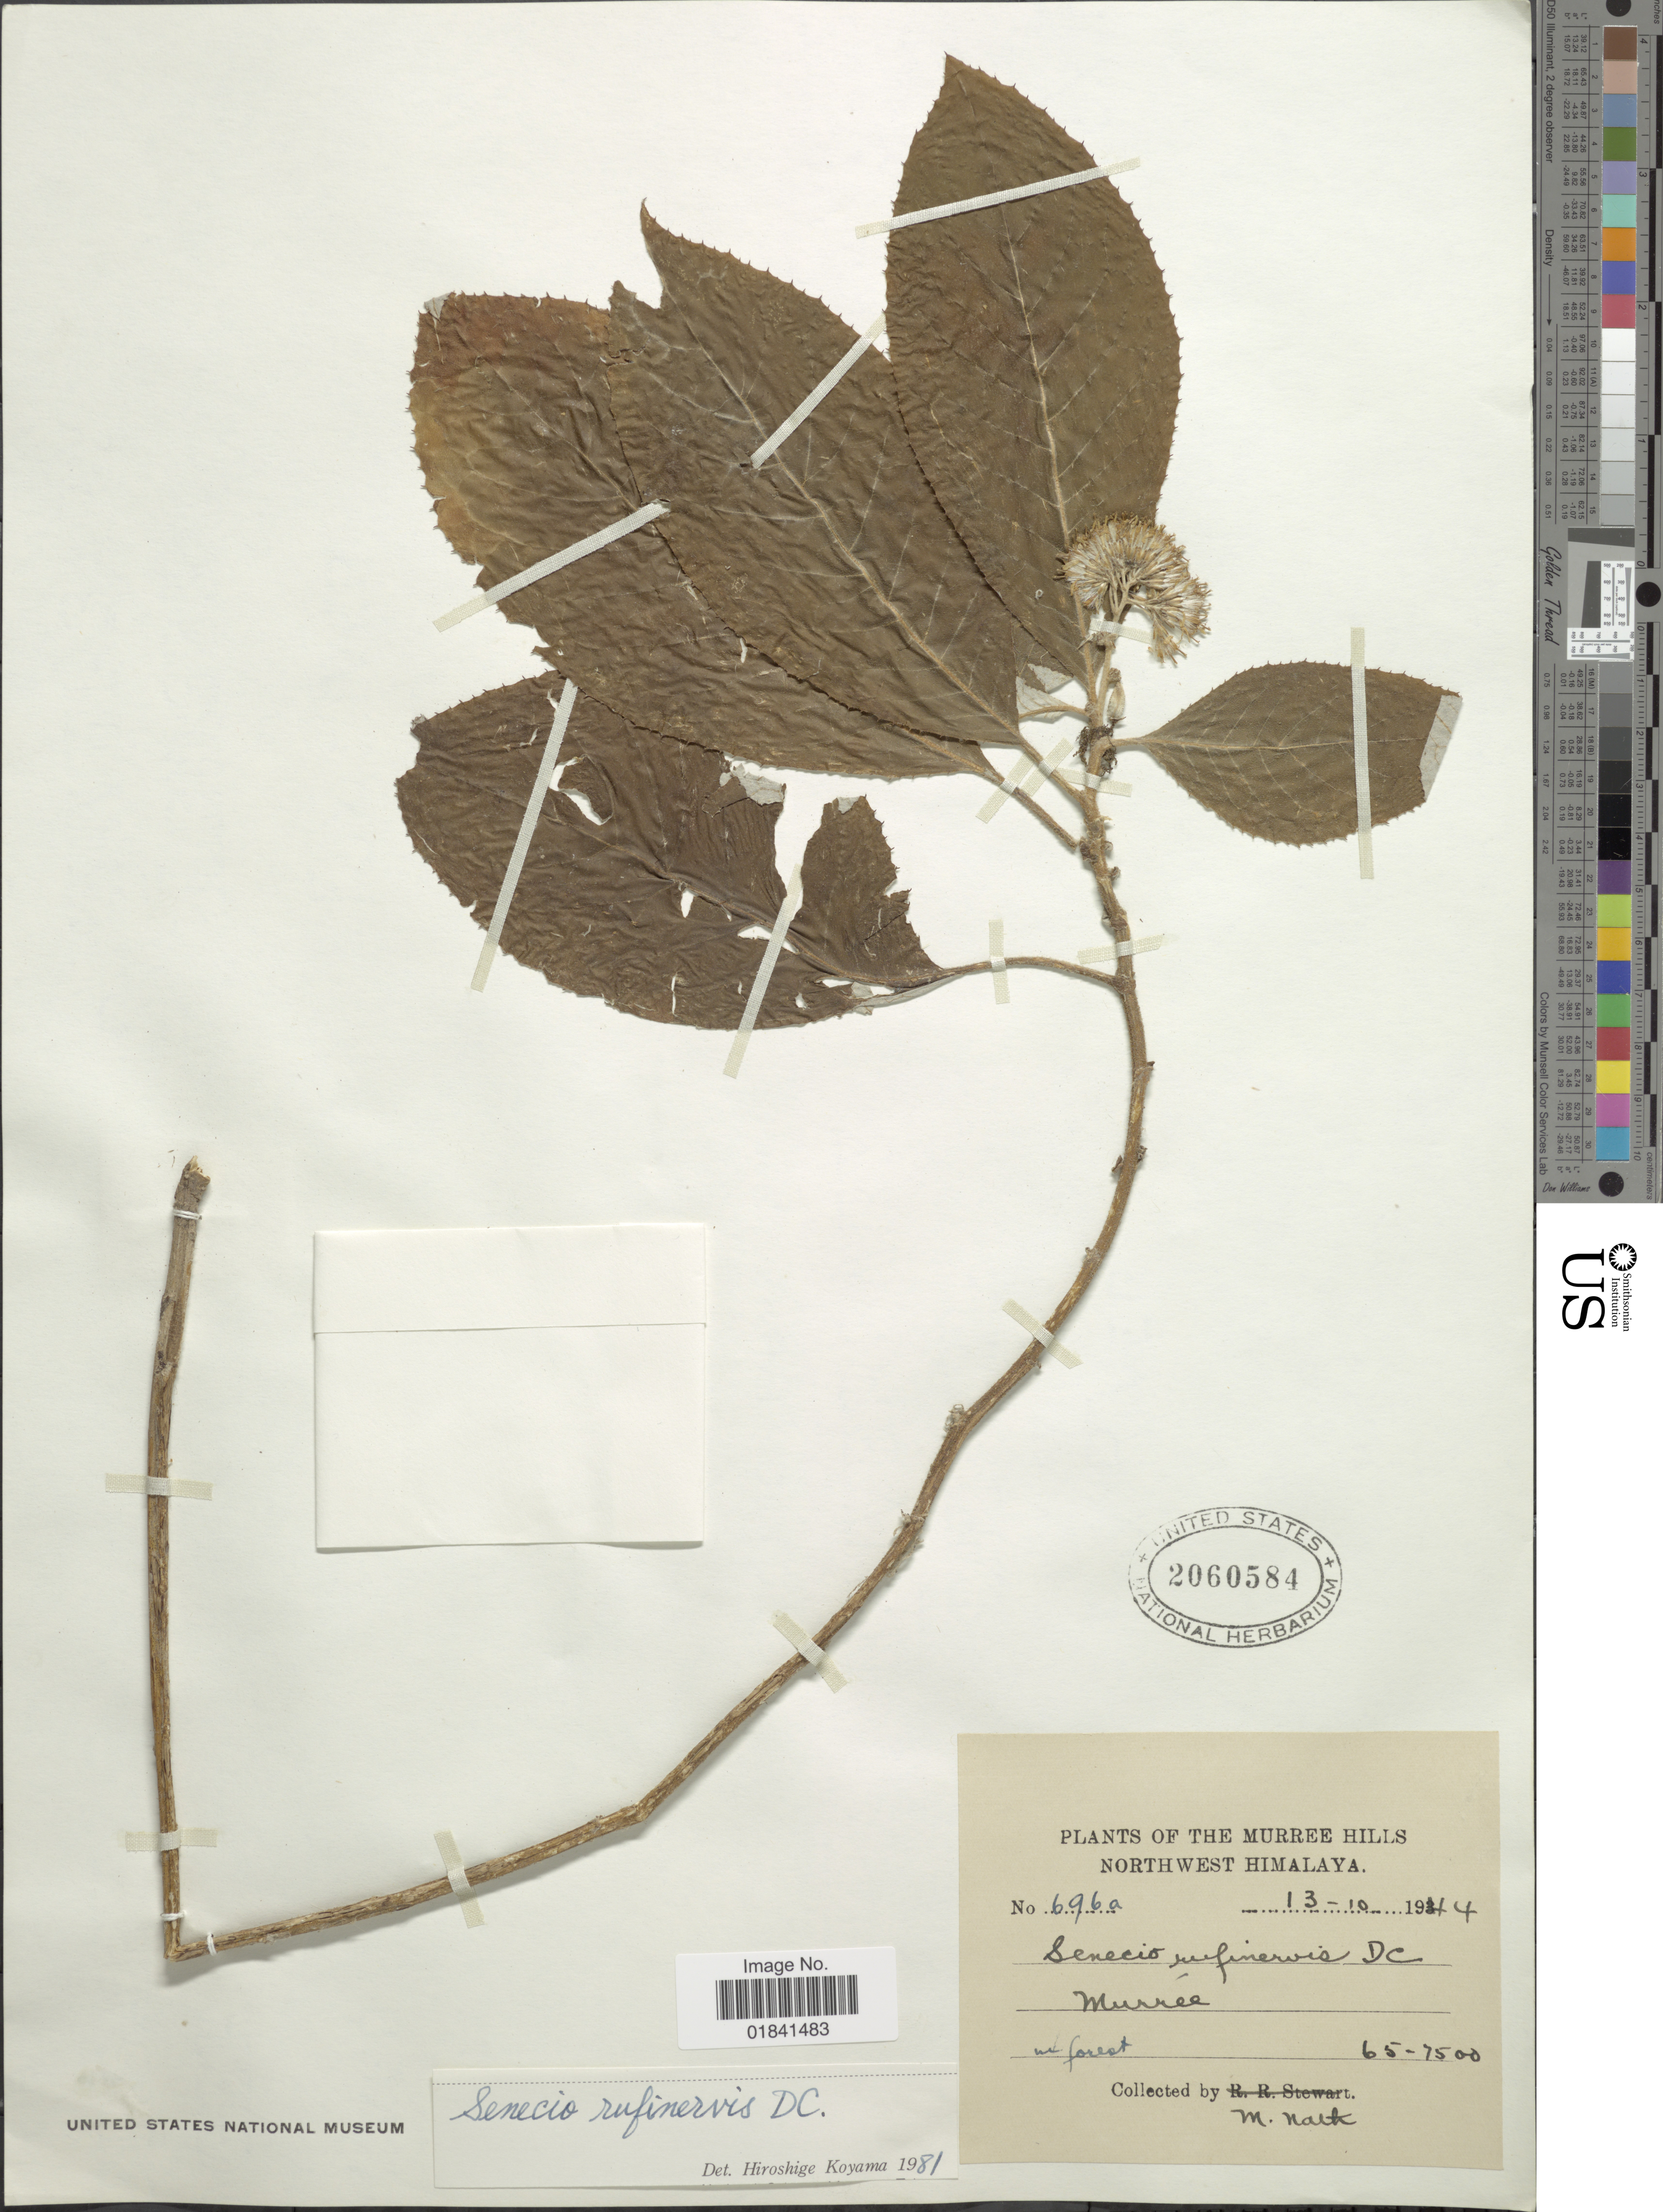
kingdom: Plantae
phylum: Tracheophyta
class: Magnoliopsida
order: Asterales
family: Asteraceae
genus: Senecio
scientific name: Senecio rufinervis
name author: DC.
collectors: M. Nath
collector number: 696a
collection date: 1944-10-13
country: Pakistan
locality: The Murree Hills, Northwest Himalaya, Murree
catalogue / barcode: US 2060584